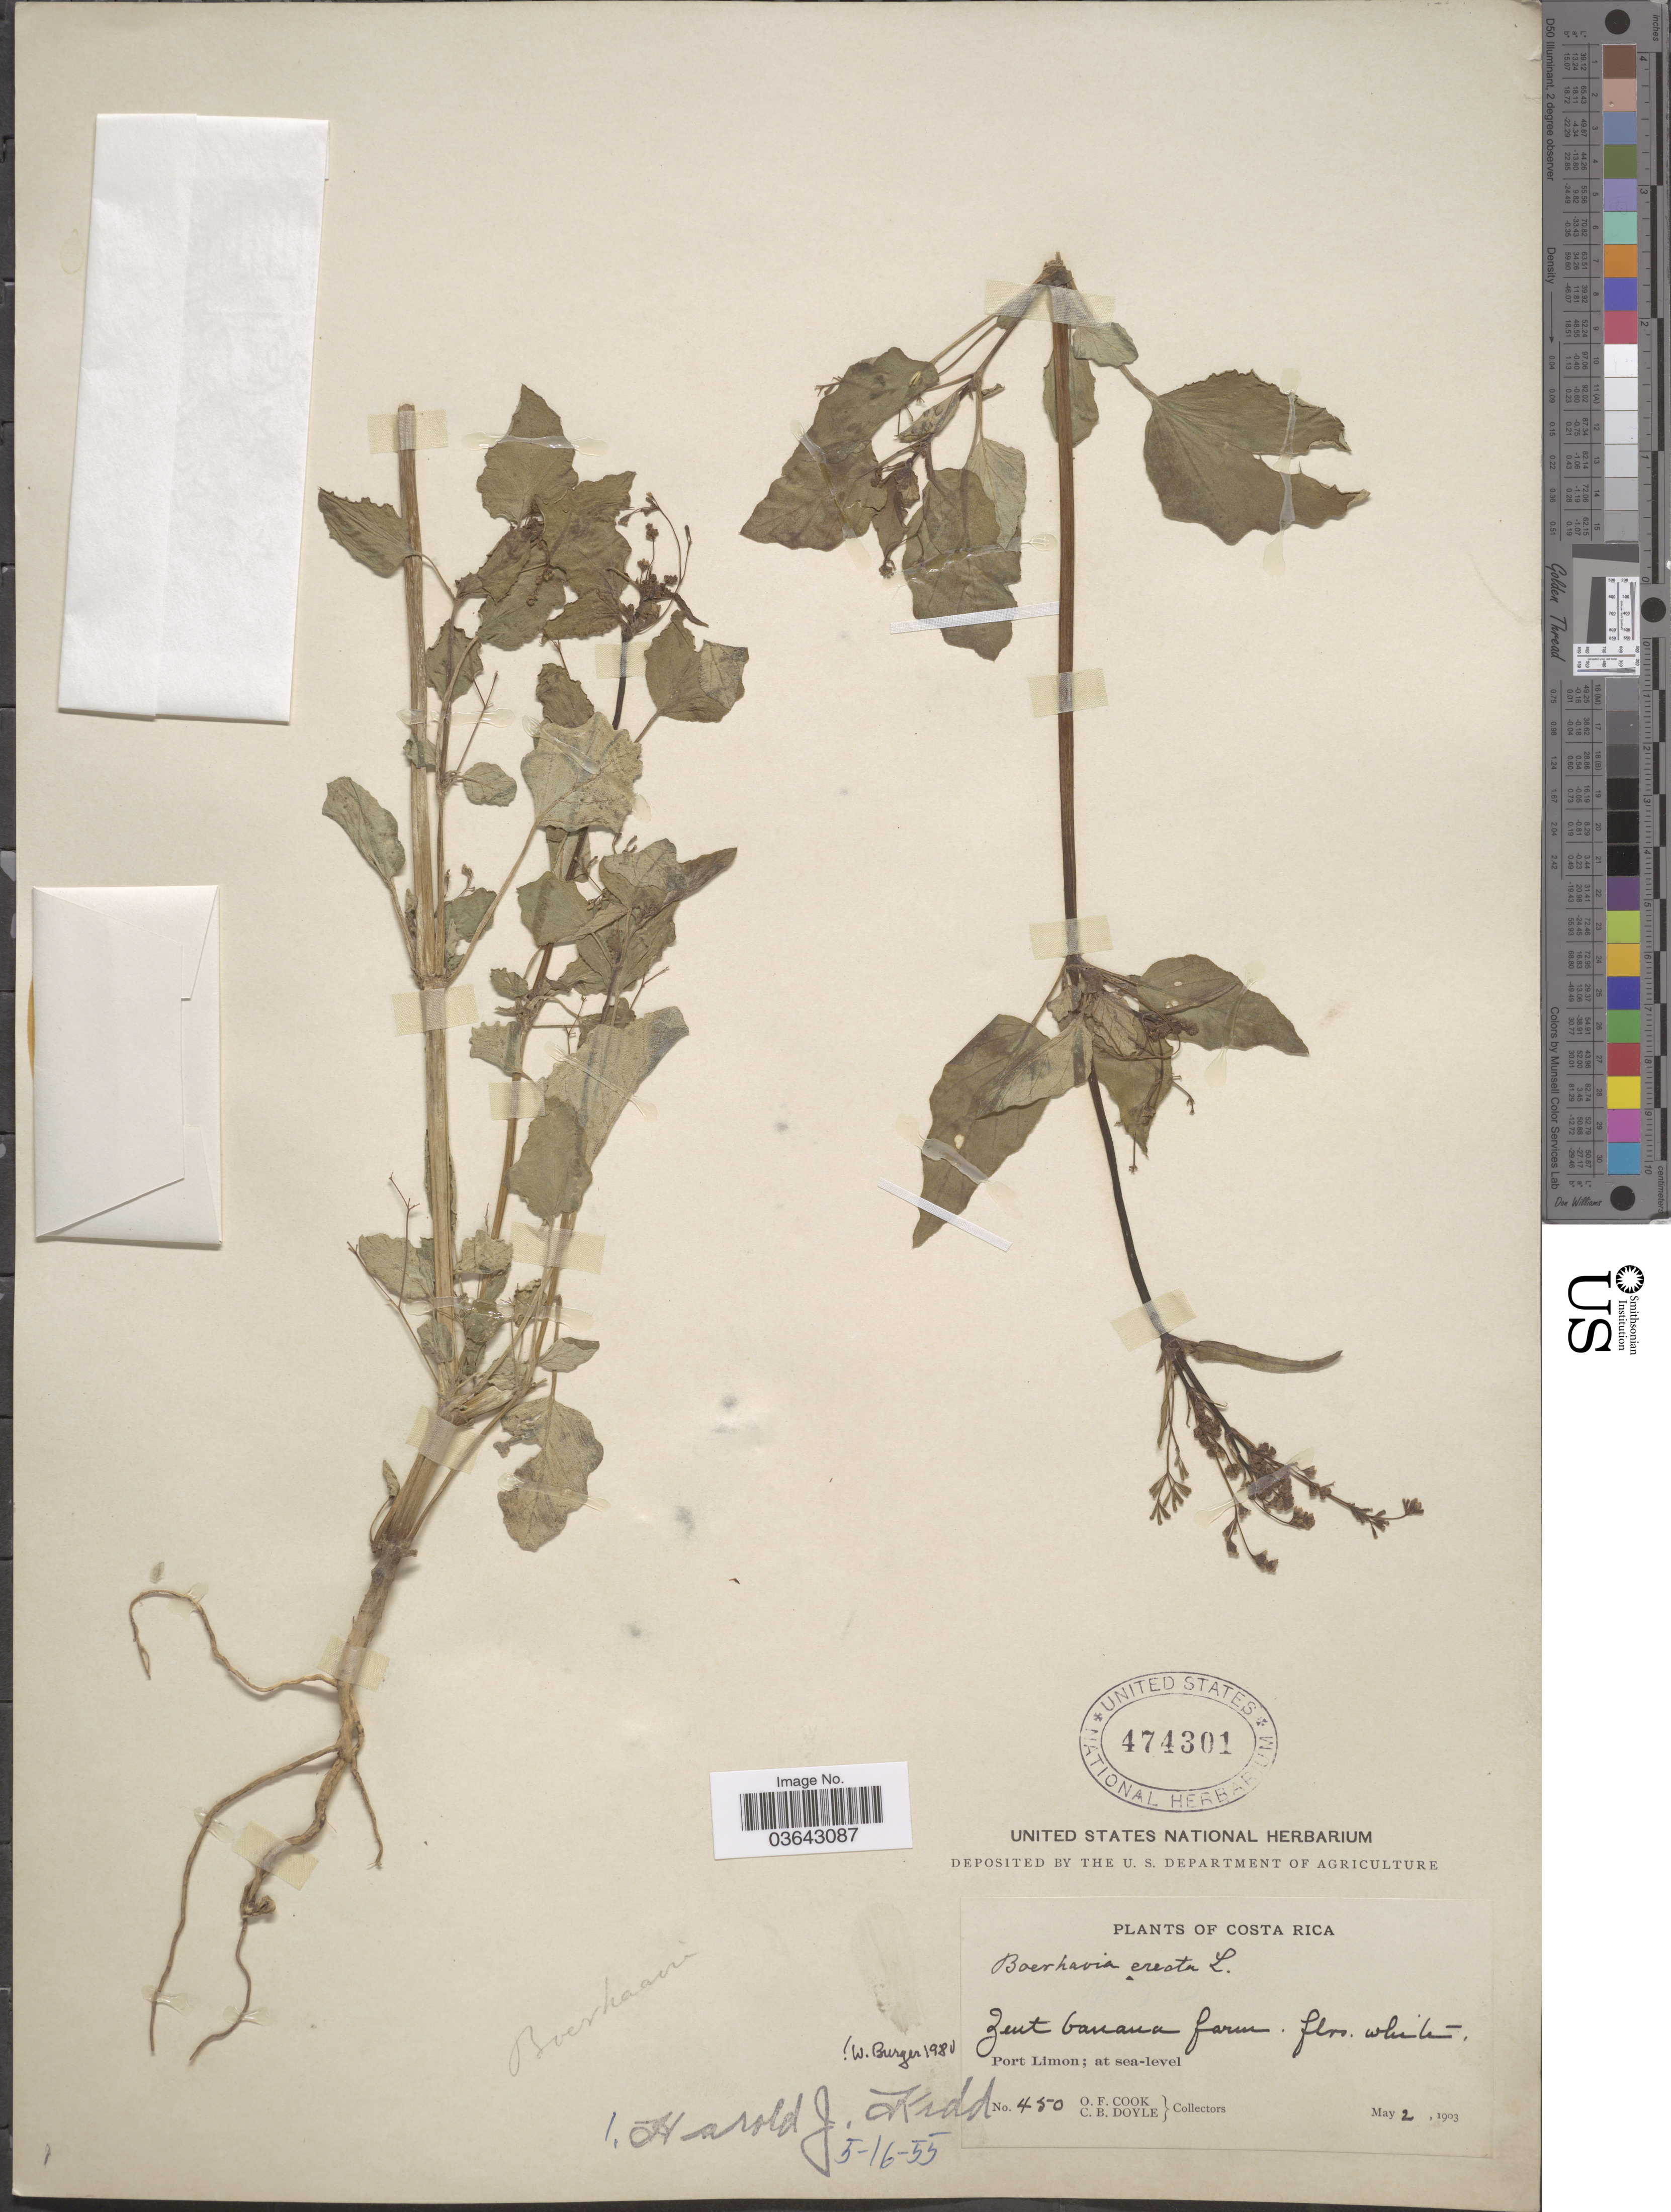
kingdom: Plantae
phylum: Tracheophyta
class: Magnoliopsida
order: Caryophyllales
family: Nyctaginaceae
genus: Boerhavia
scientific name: Boerhavia erecta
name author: L.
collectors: O. F. Cook & C. Doyle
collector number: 450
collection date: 1903-05-02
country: Costa Rica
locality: Port Limon.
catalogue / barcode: US 474301